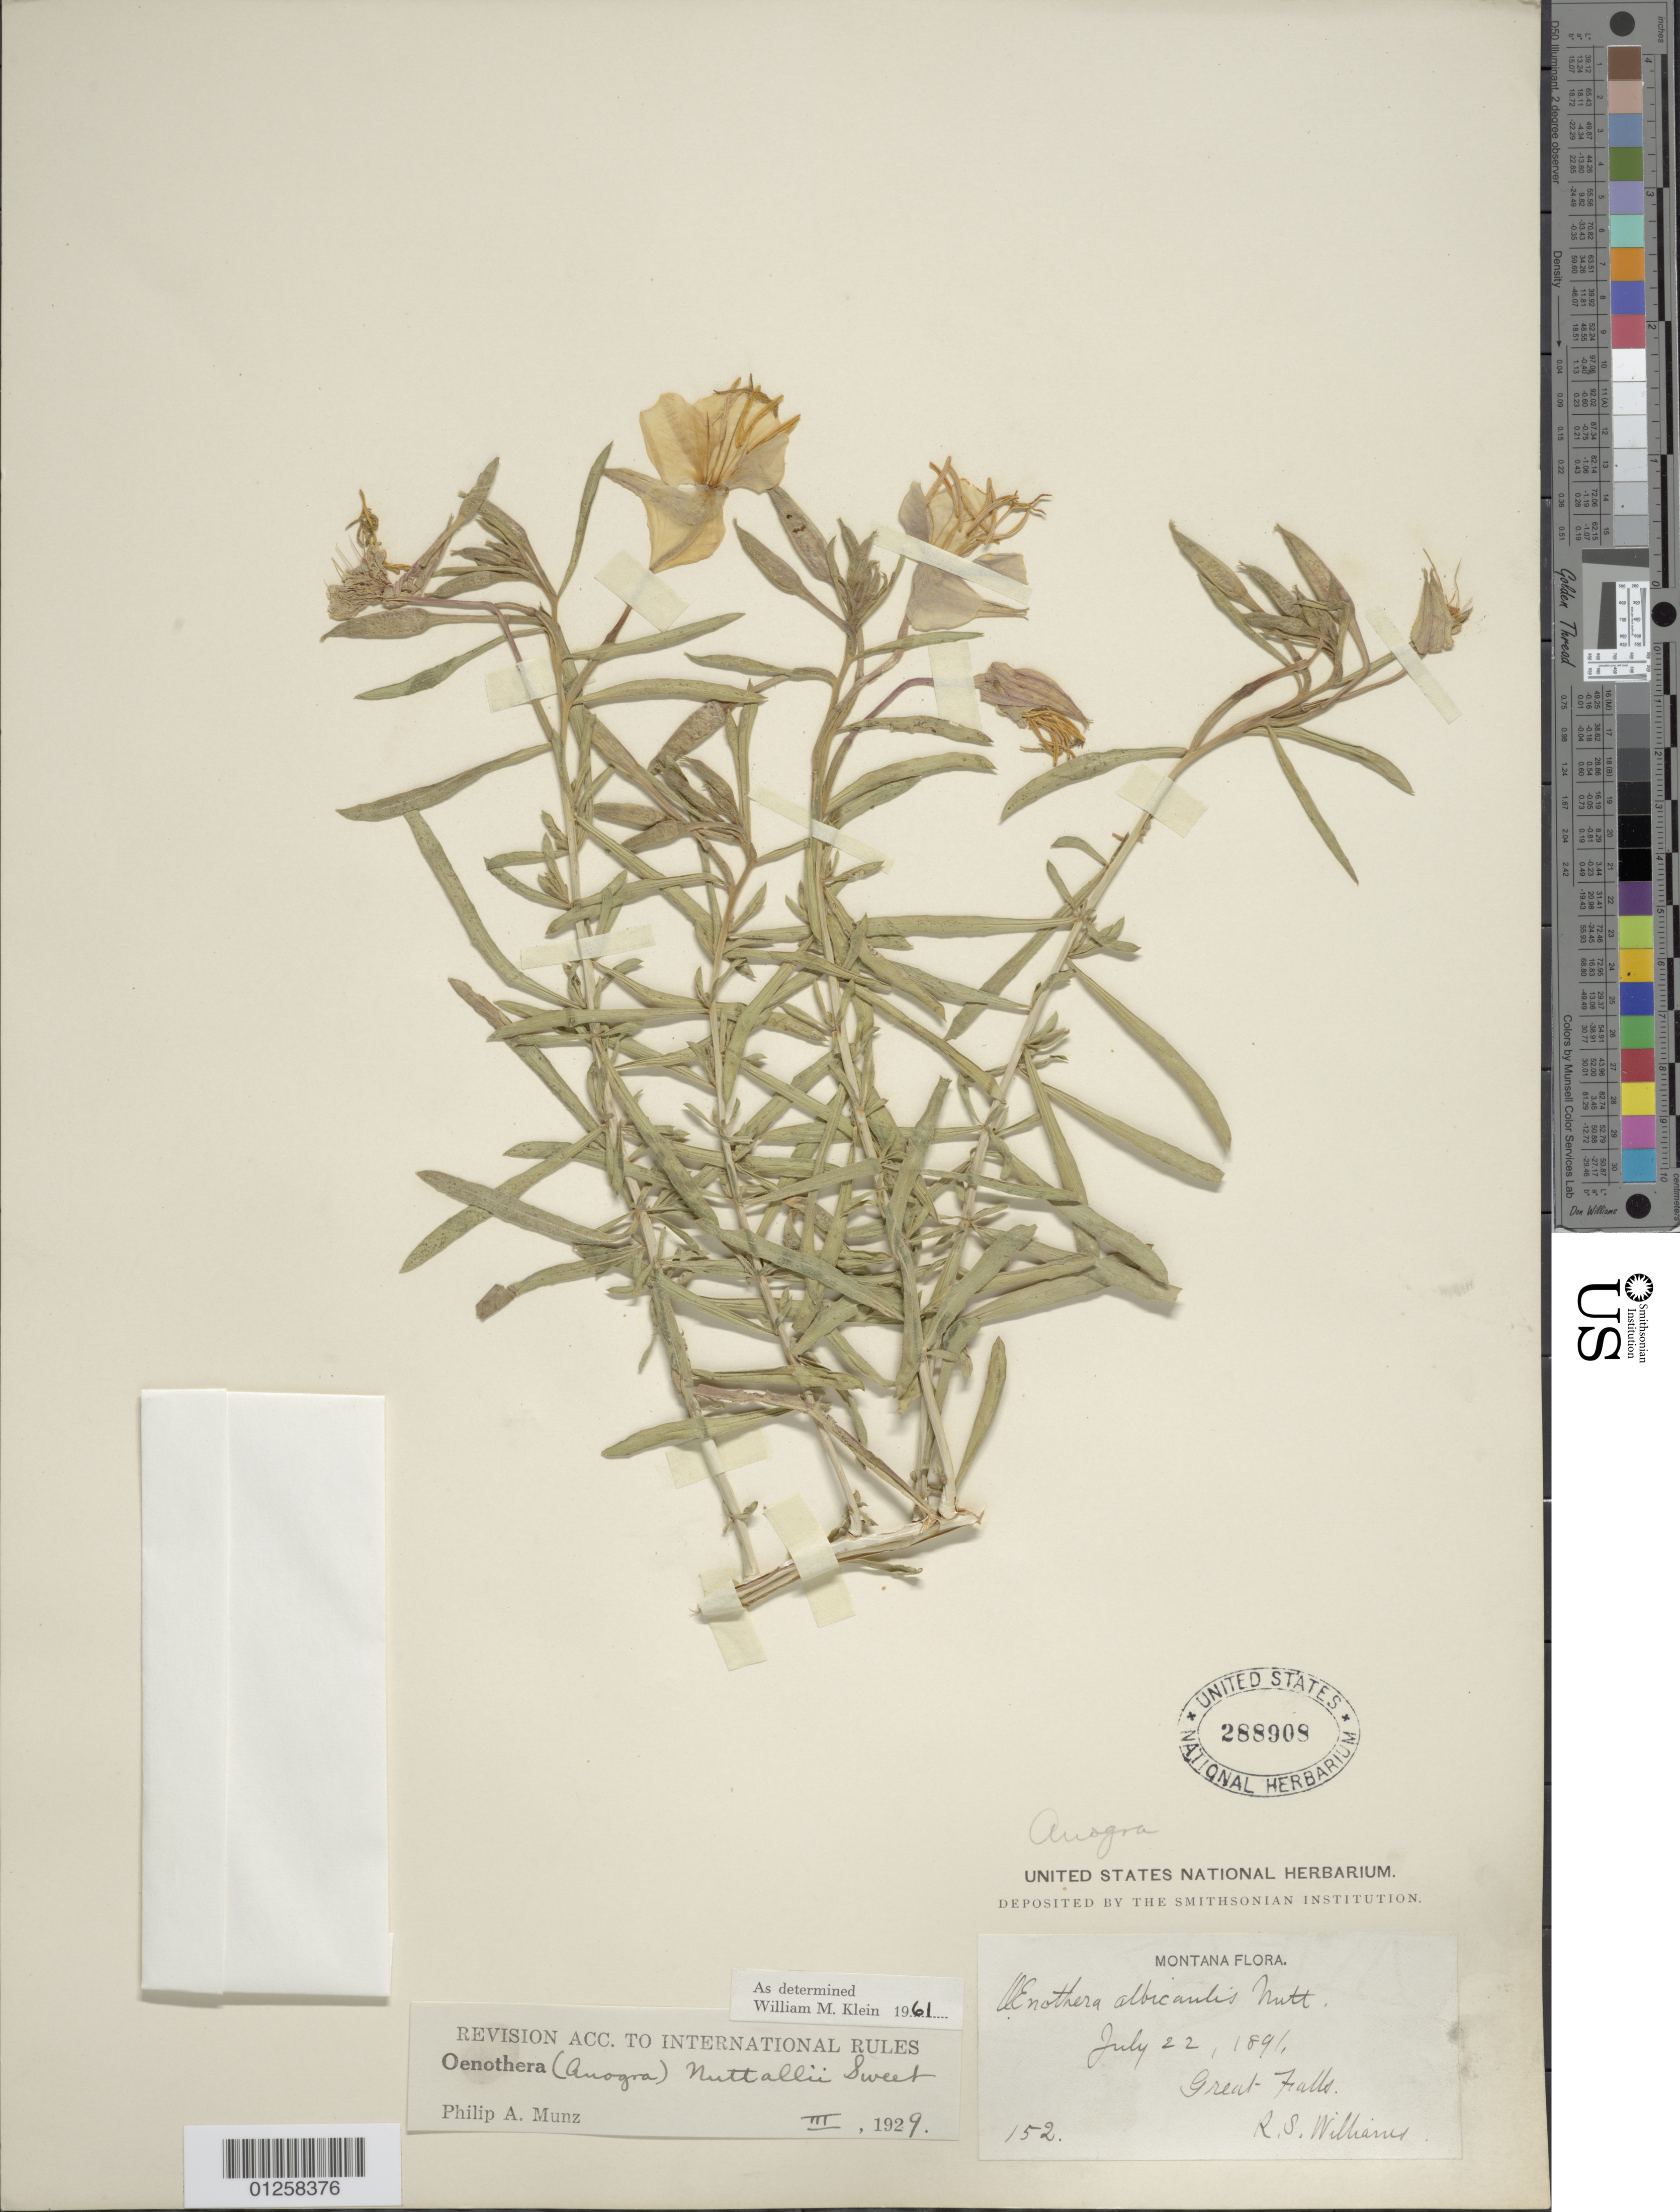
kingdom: Plantae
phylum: Tracheophyta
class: Magnoliopsida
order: Myrtales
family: Onagraceae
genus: Oenothera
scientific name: Oenothera nuttallii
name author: Sweet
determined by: Klein, W. M.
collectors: R. S. Williams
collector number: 152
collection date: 1891-07-22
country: United States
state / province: Montana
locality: Great Falls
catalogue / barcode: US 288908